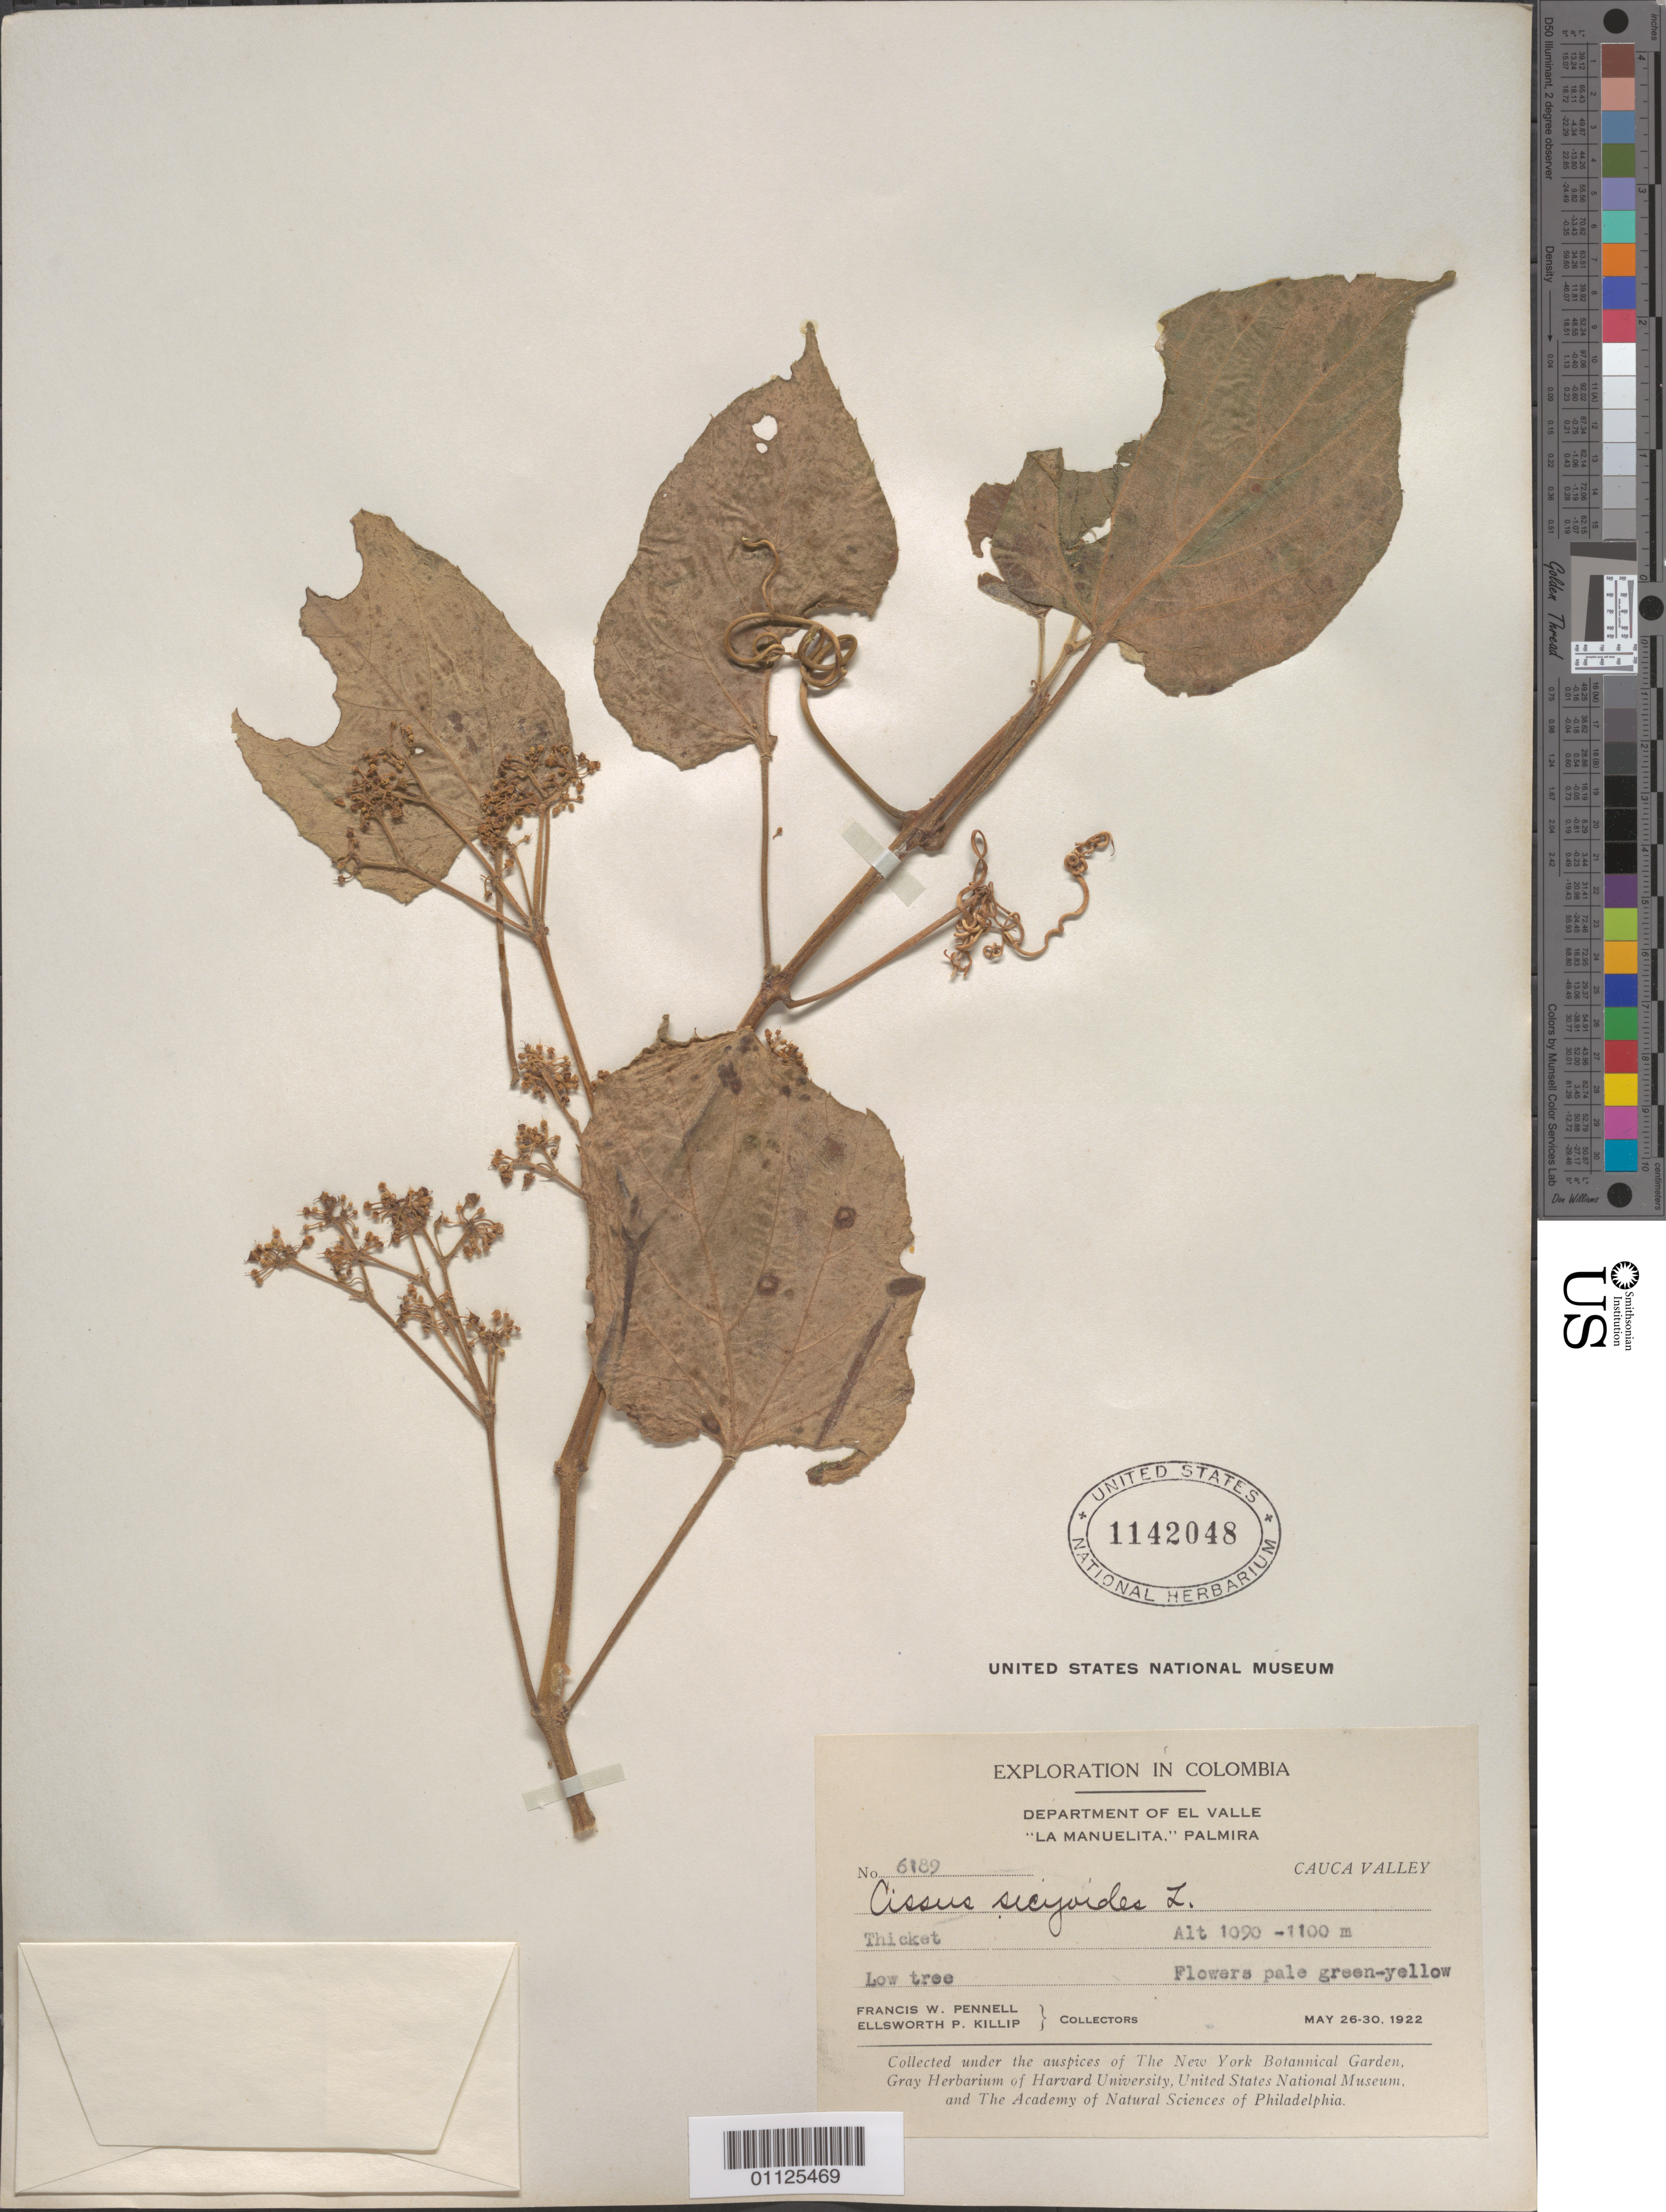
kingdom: Plantae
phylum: Tracheophyta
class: Magnoliopsida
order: Vitales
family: Vitaceae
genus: Cissus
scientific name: Cissus verticillata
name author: (L.) Nicolson & C.E. Jarvis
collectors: F. W. Pennell & E. P. Killip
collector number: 6189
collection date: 1922-05-26/1922-05-30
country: Colombia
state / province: Valle del Cauca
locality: Dept. of El Valle. "La Manuelita", Palmira. Cauca Valley.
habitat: Low tree. Thicket.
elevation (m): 1090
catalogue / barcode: US 1142048